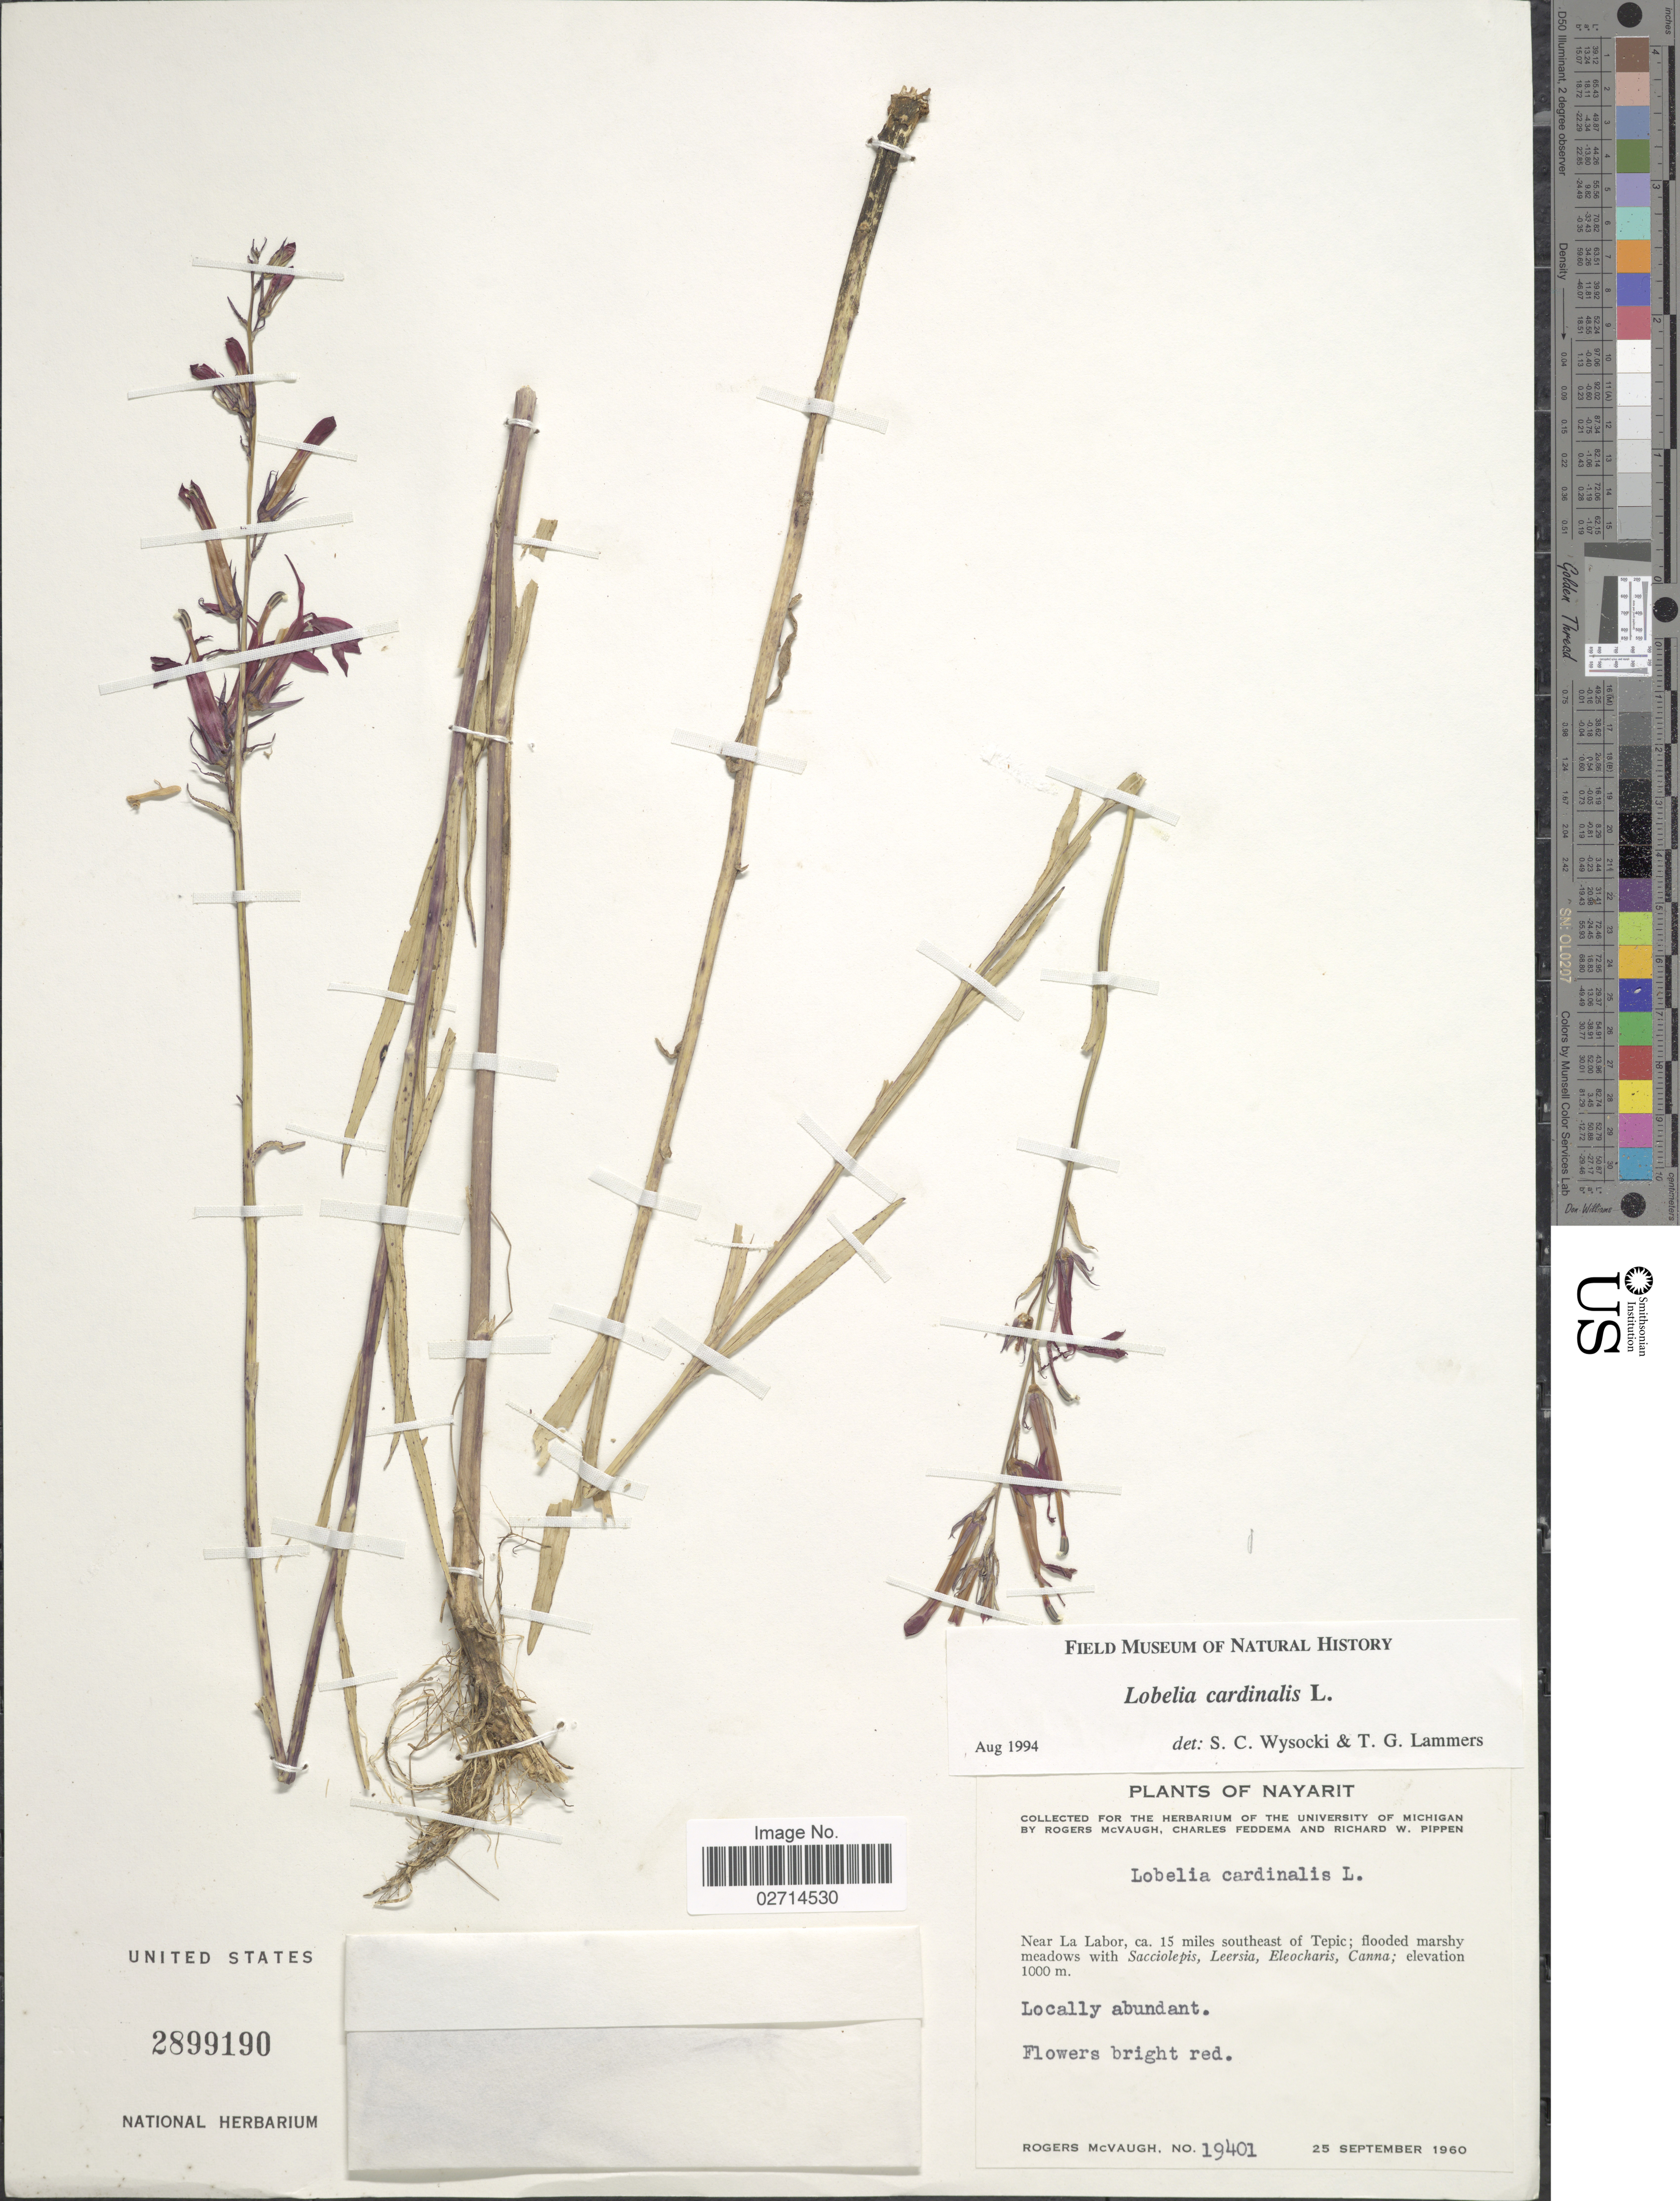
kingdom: Plantae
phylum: Tracheophyta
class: Magnoliopsida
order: Asterales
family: Campanulaceae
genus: Lobelia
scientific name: Lobelia cardinalis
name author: L.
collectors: R. McVaugh, C. Feddema & R. W. Pippen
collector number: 19401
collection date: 1960-09-25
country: Mexico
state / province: Nayarit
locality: Near La Labor, ca. 15 miles southeast of Tepic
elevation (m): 1000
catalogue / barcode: US 2899190